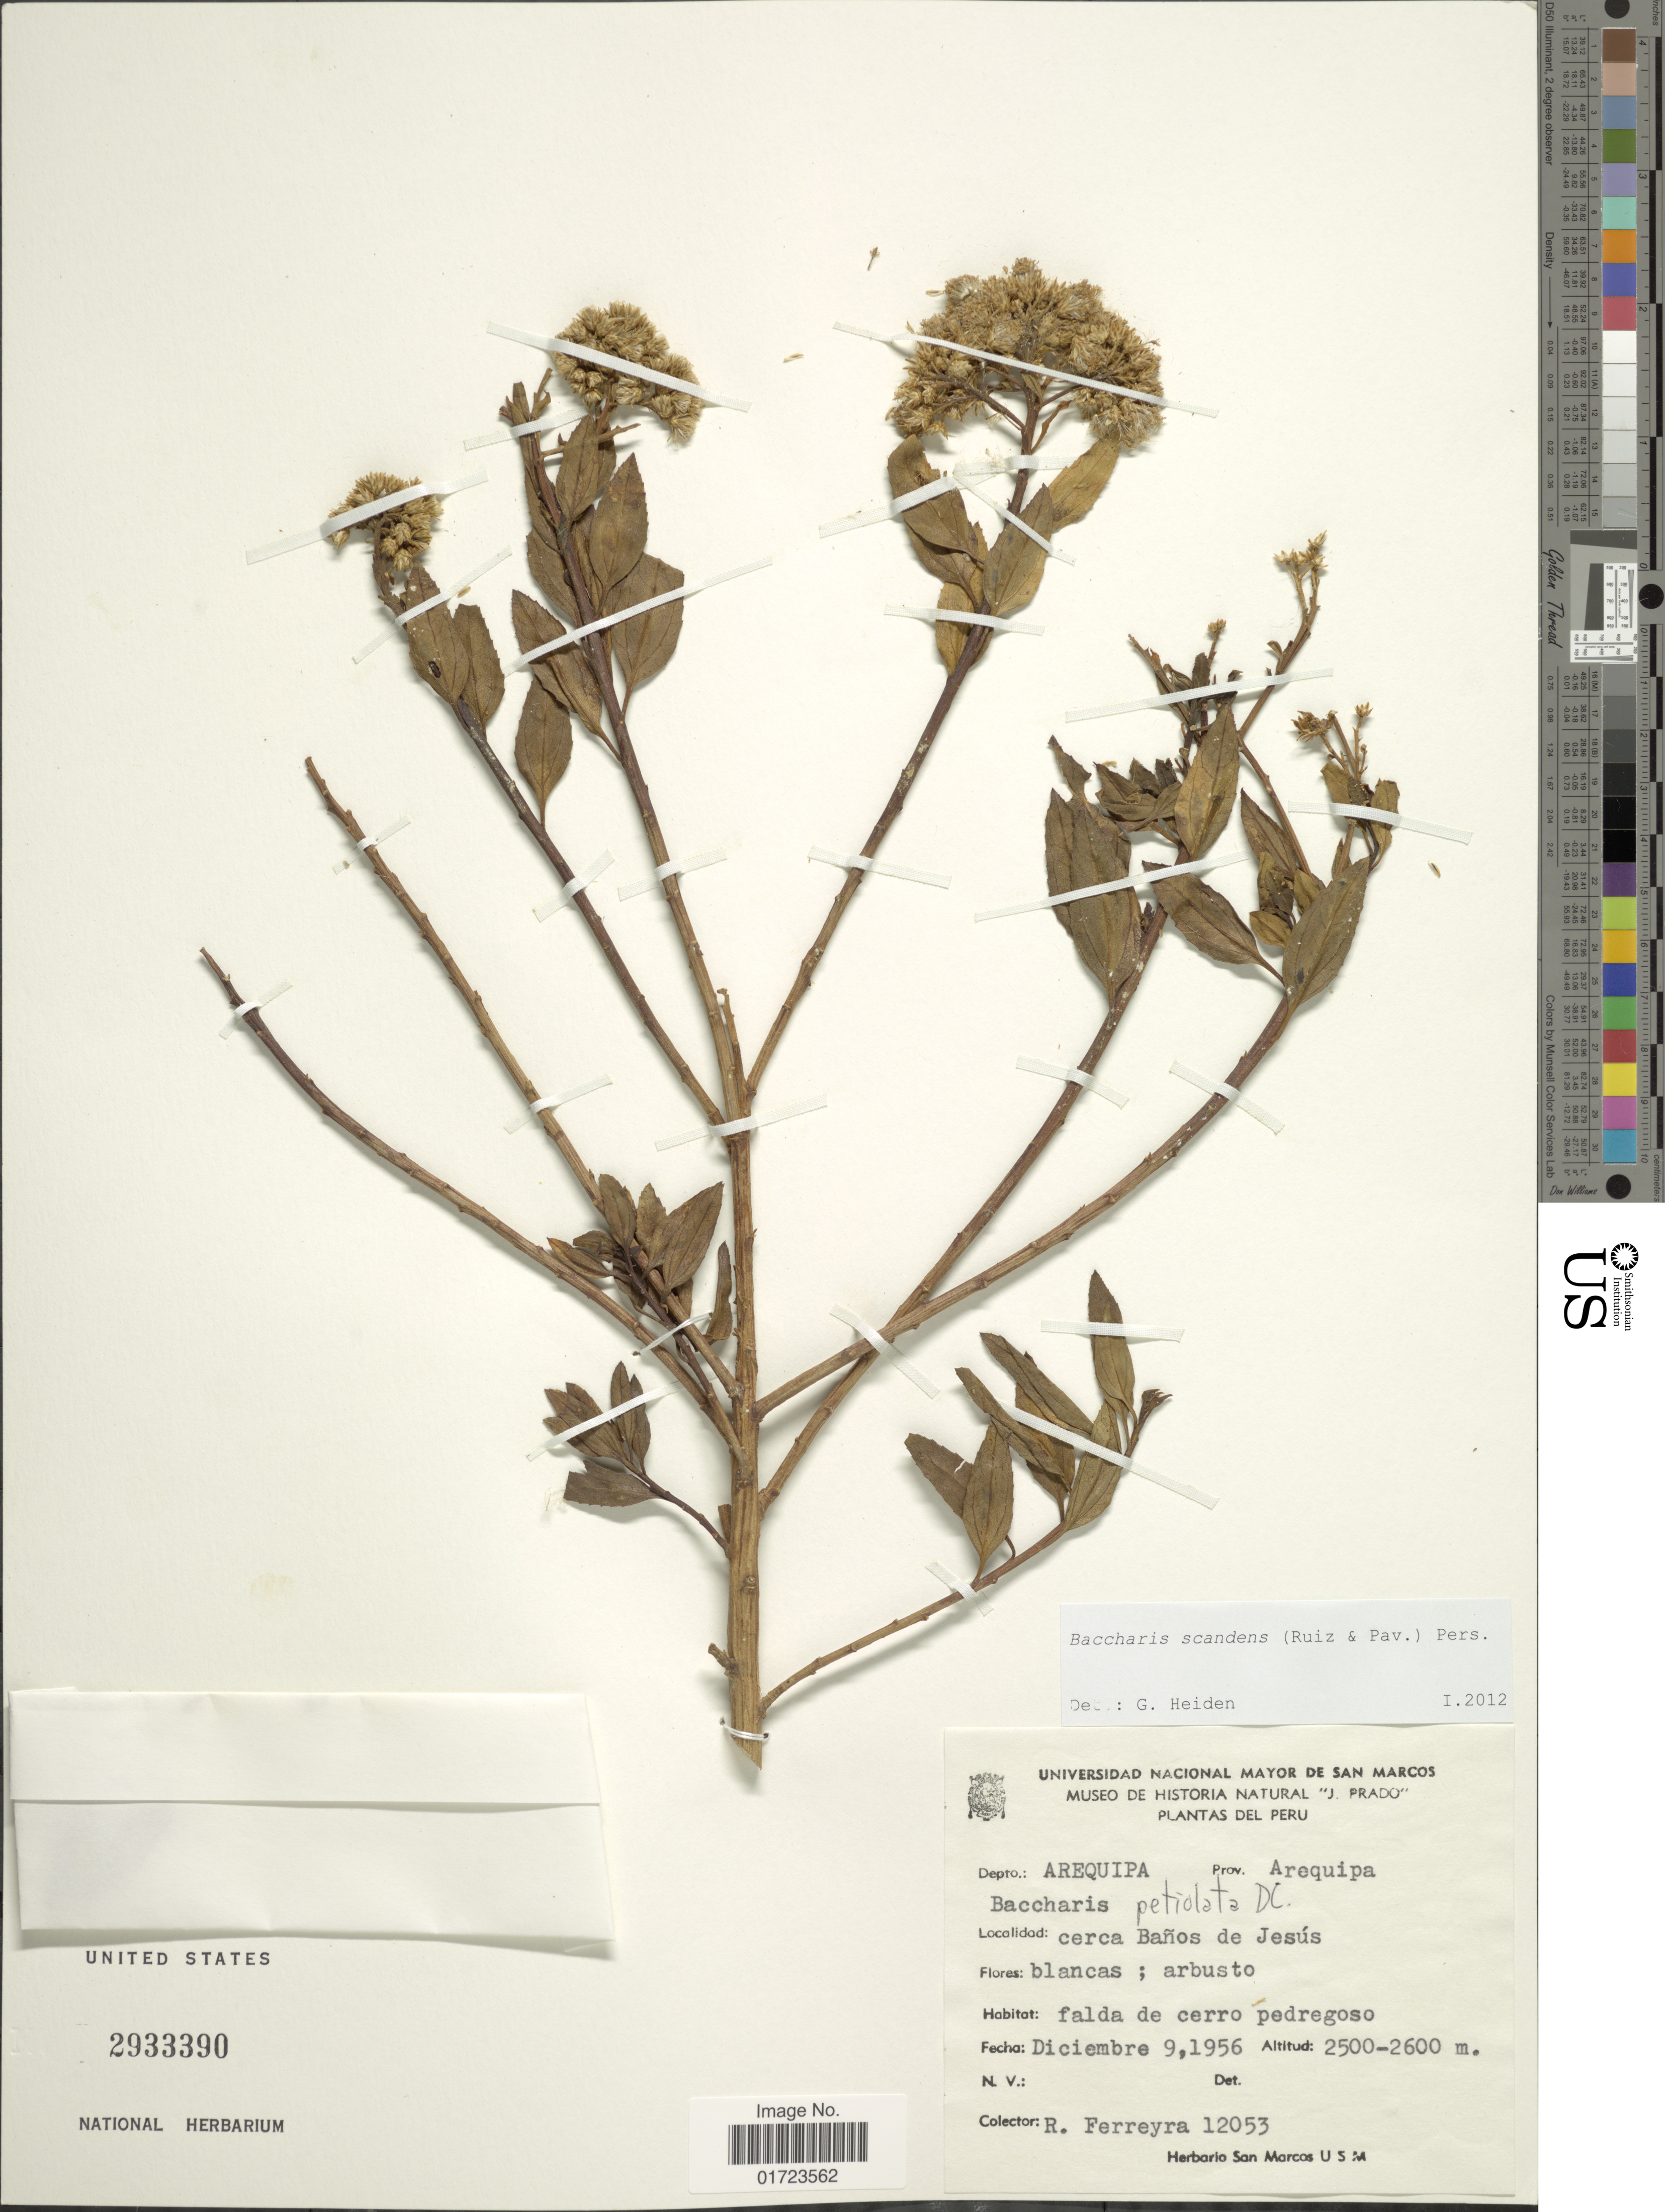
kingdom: Plantae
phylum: Tracheophyta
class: Magnoliopsida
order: Asterales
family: Asteraceae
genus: Baccharis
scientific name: Baccharis scandens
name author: (Ruiz & Pav.) Pers.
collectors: R. A. Ferreyra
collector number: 12053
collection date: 1956-12-09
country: Peru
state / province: Arequipa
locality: Depto.: Arequipa, Prov. Arequipa. cerca Banos de Jesus.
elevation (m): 2500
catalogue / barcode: US 2933390